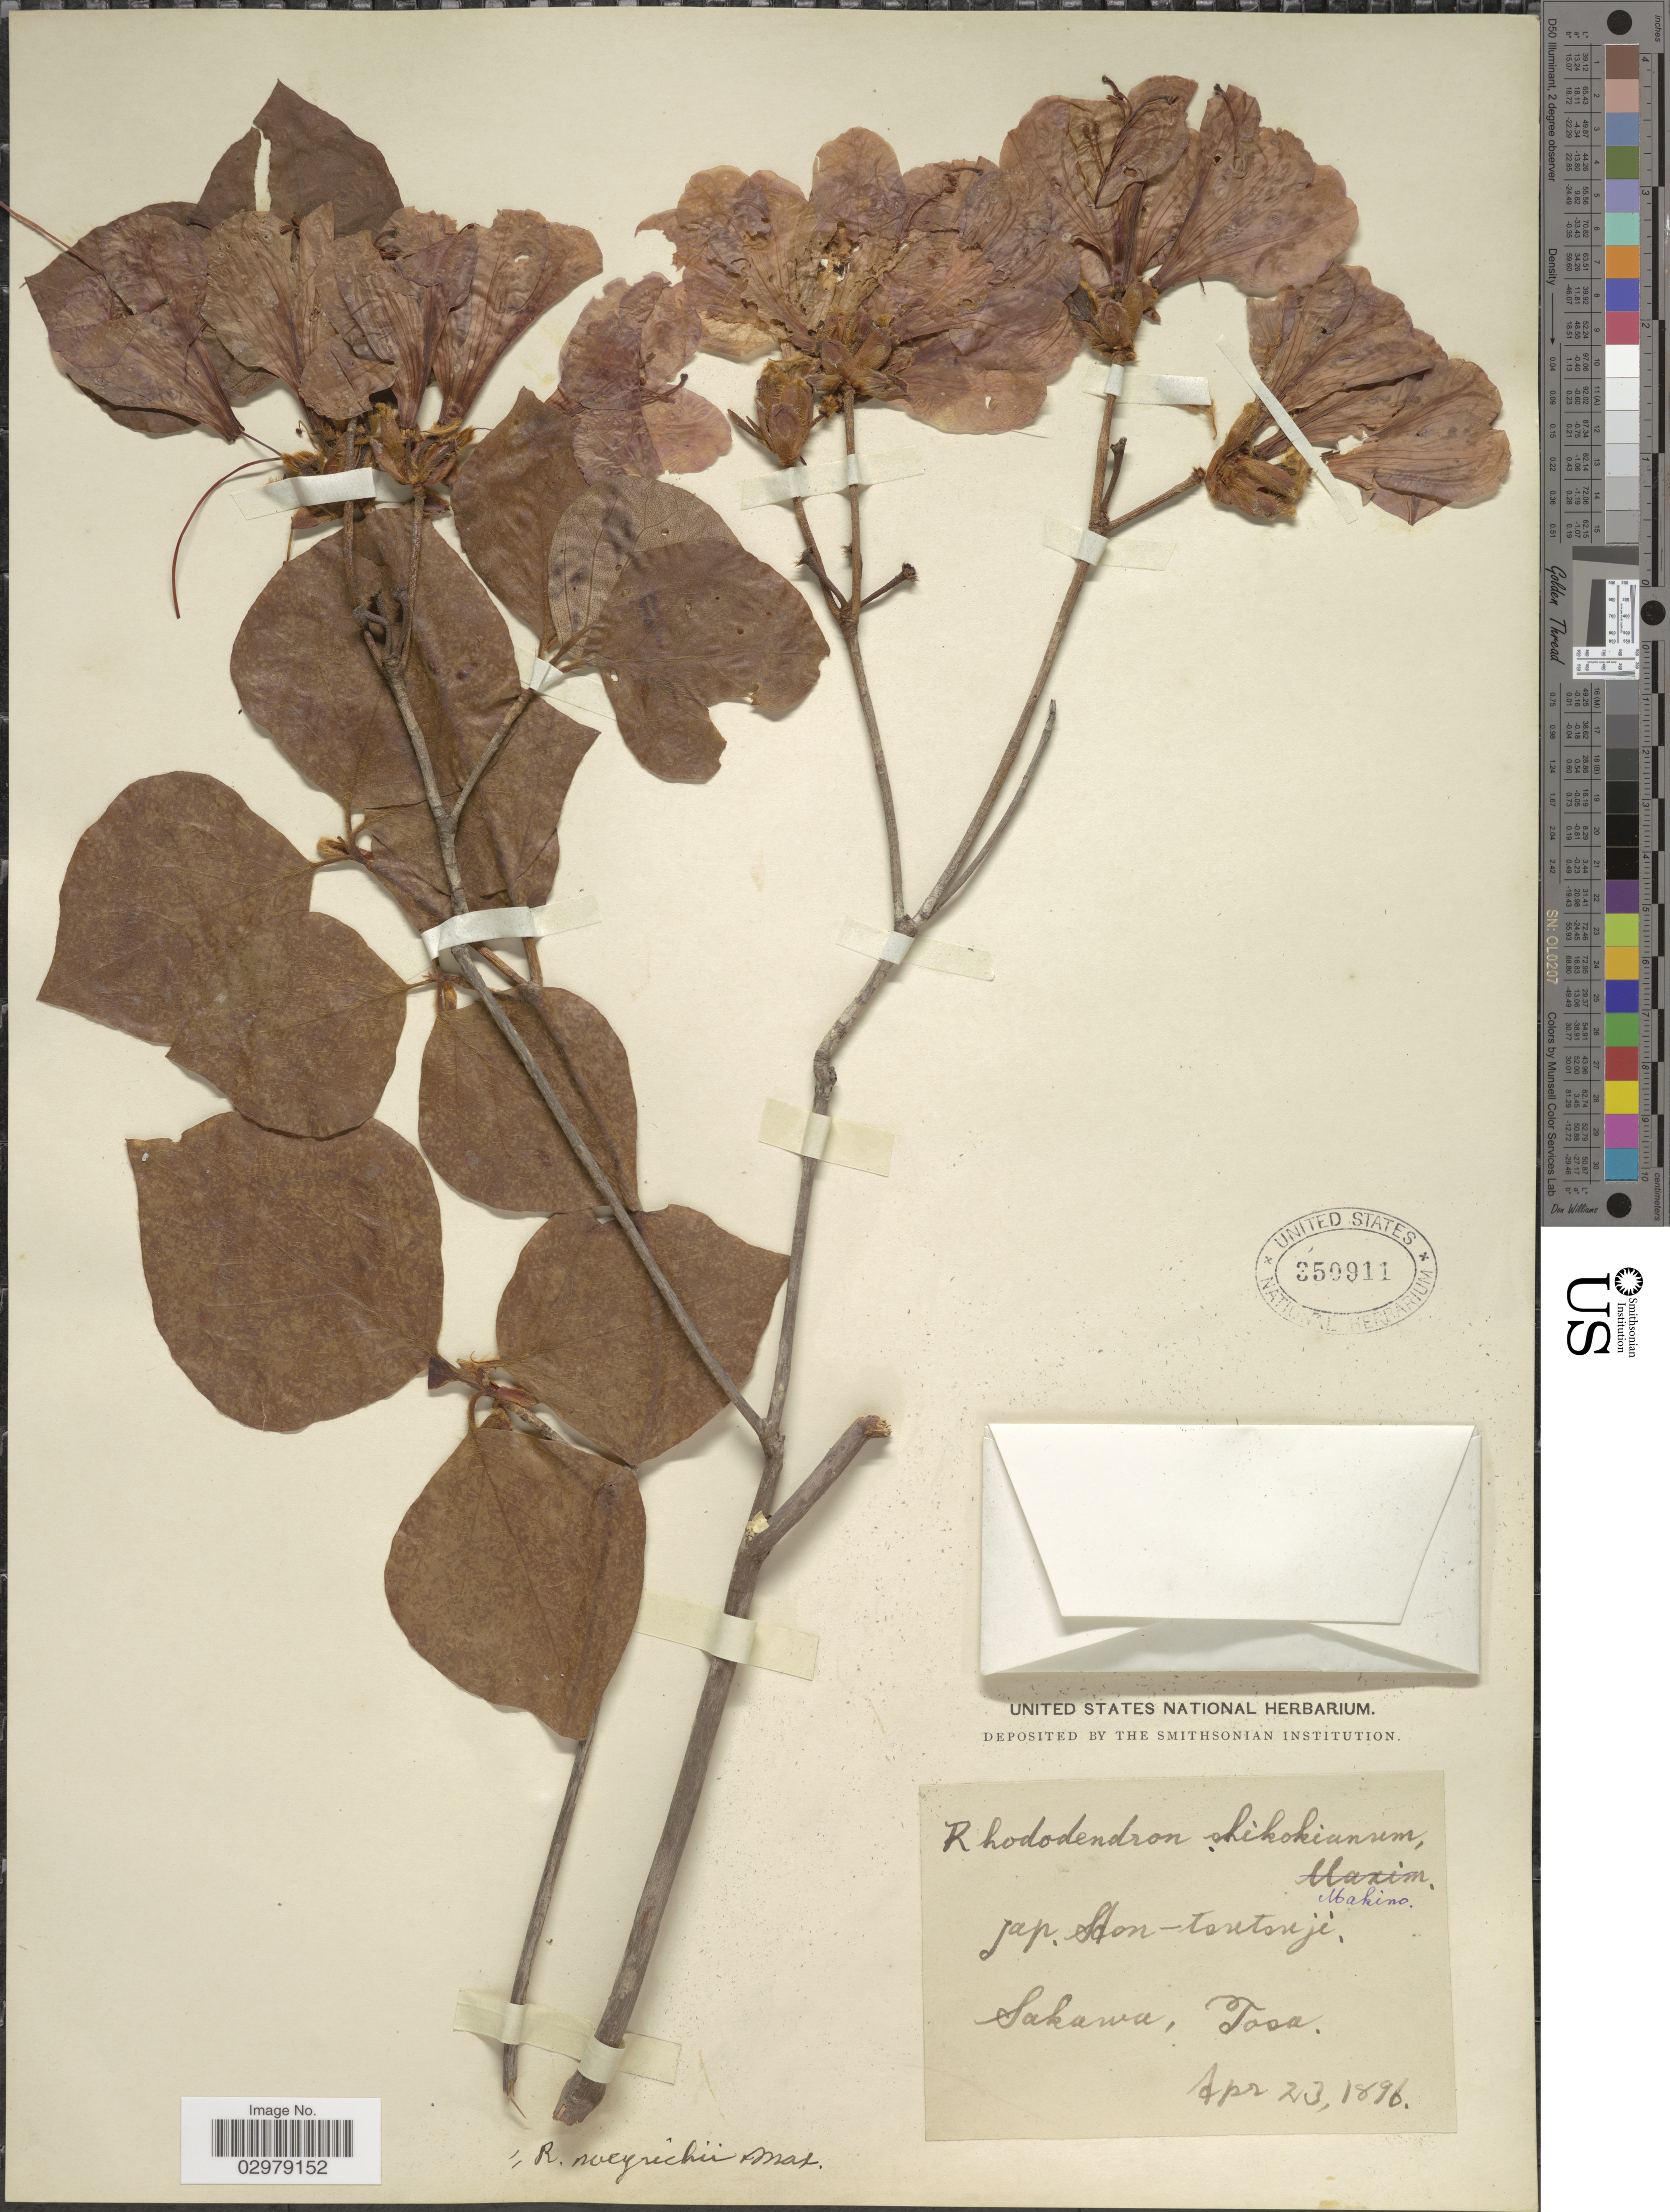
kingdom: Plantae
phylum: Tracheophyta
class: Magnoliopsida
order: Ericales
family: Ericaceae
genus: Rhododendron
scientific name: Rhododendron weyrichii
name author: Maxim.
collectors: ex herb. United States National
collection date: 1896-04-23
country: Japan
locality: Sakawa, Tosa.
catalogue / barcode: US 350911